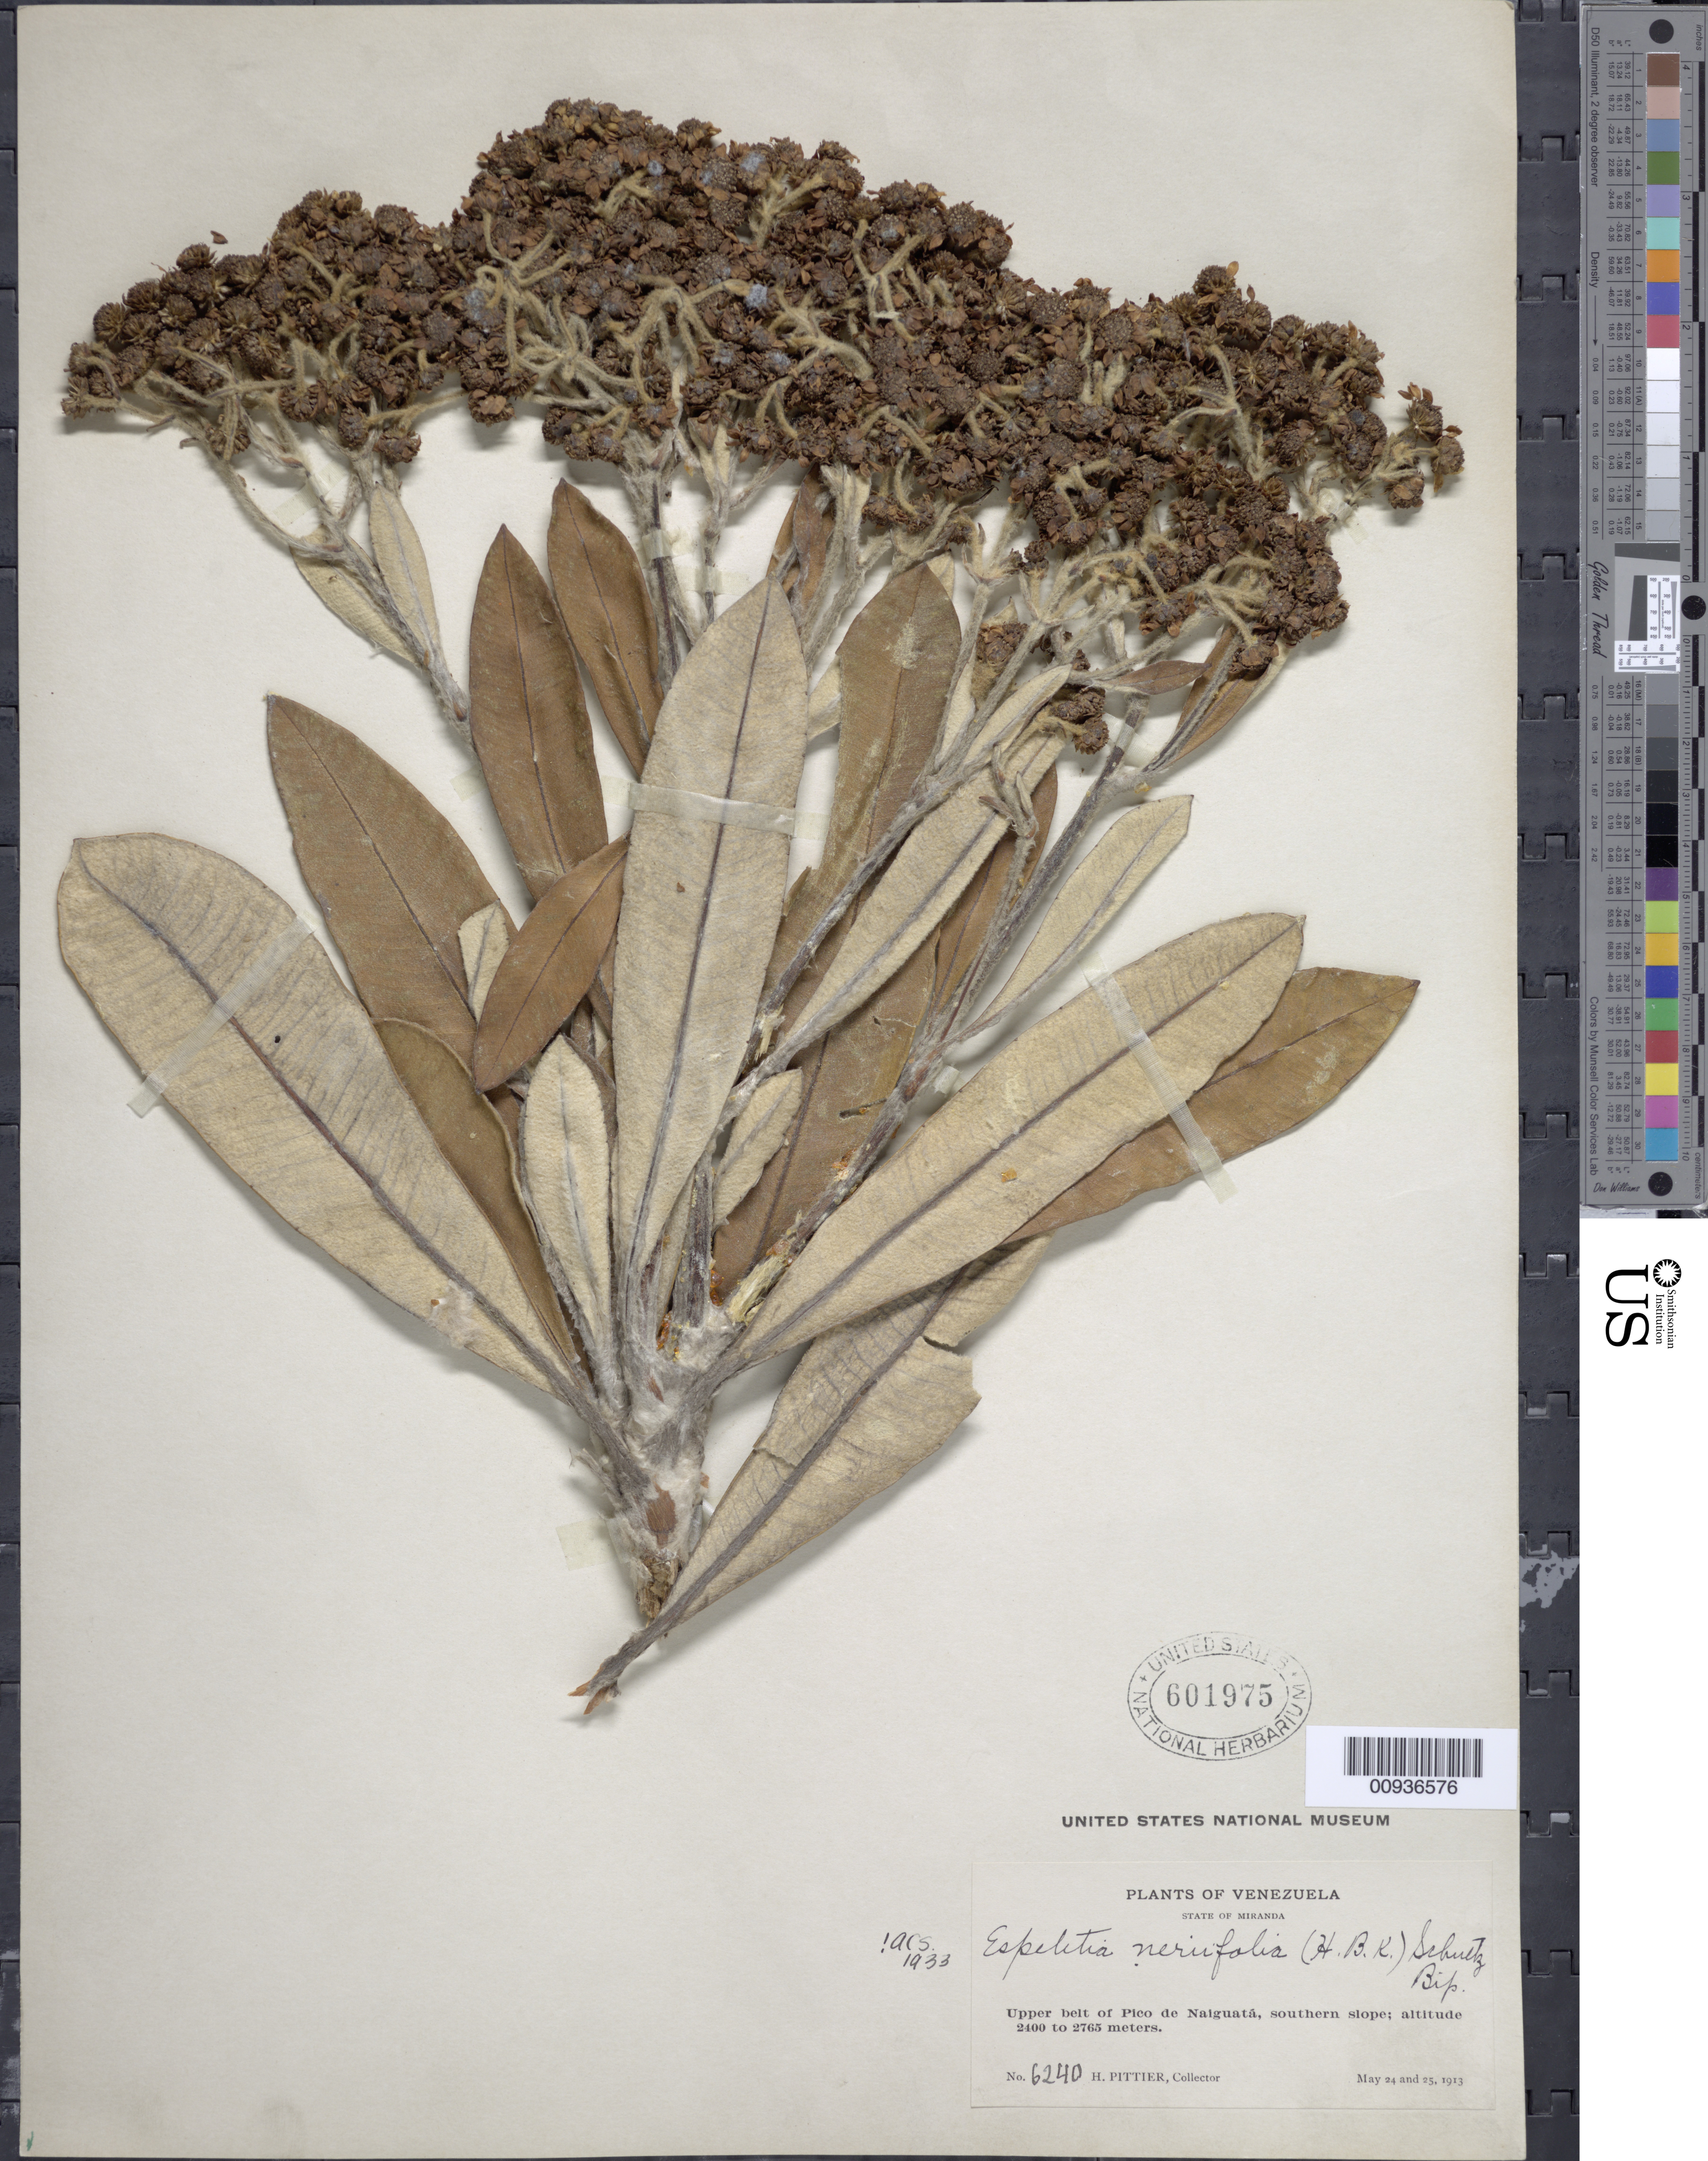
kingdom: Plantae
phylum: Tracheophyta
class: Magnoliopsida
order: Asterales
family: Asteraceae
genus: Libanothamnus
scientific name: Libanothamnus neriifolius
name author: (Sch. Bip. ex Wedd.) Ernst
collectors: H. F. Pittier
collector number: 6240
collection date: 1913-05-24/1913-05-25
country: Venezuela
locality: Upper belt of Pico de Naiguatá, southern slope.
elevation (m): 2400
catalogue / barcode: US 601975